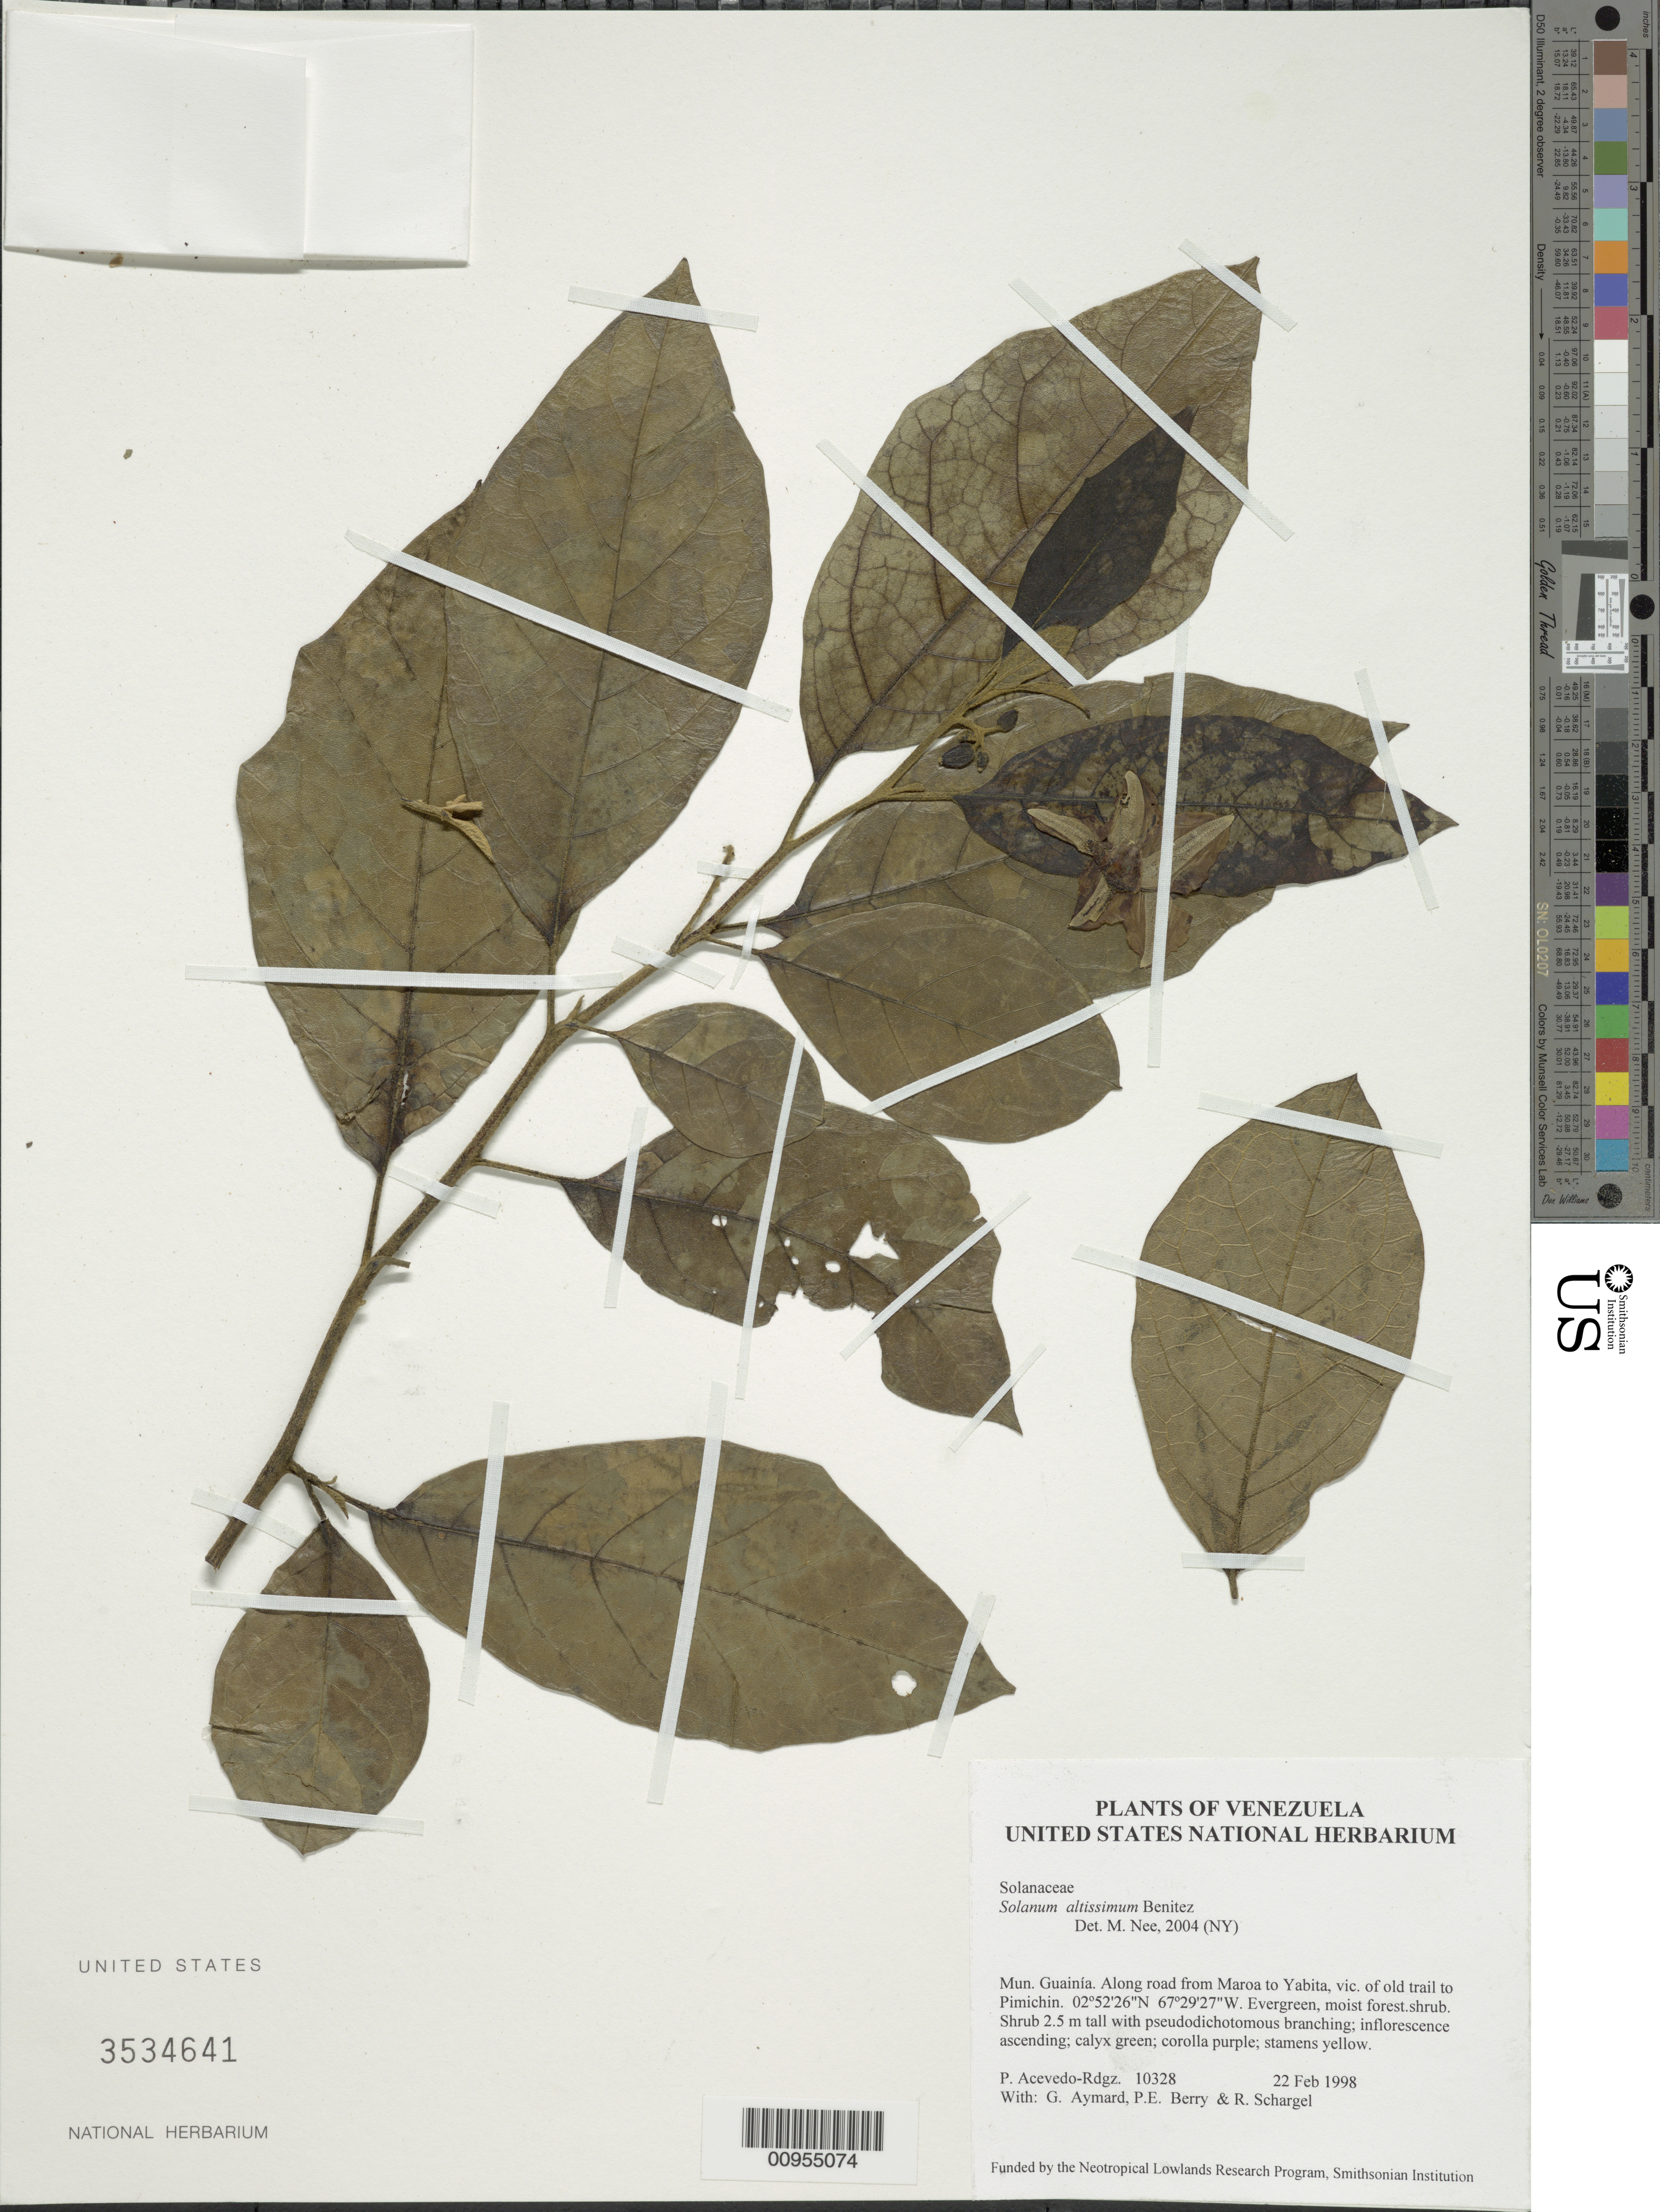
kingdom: Plantae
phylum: Tracheophyta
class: Magnoliopsida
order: Solanales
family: Solanaceae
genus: Solanum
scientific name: Solanum altissimum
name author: Benítez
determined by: Nee, Michael H.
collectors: P. Acevedo-Rodr., G. A. Aymard, P. E. Berry & R. Schargel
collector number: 10328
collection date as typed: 22 Feb 1998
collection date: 1998-02-22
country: Venezuela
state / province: Amazonas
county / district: Maroa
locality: Along road from Maroa to Yabita, vic. of old trail to Pimichin.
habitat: Evergreen, moist forest.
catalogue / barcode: US 3534641